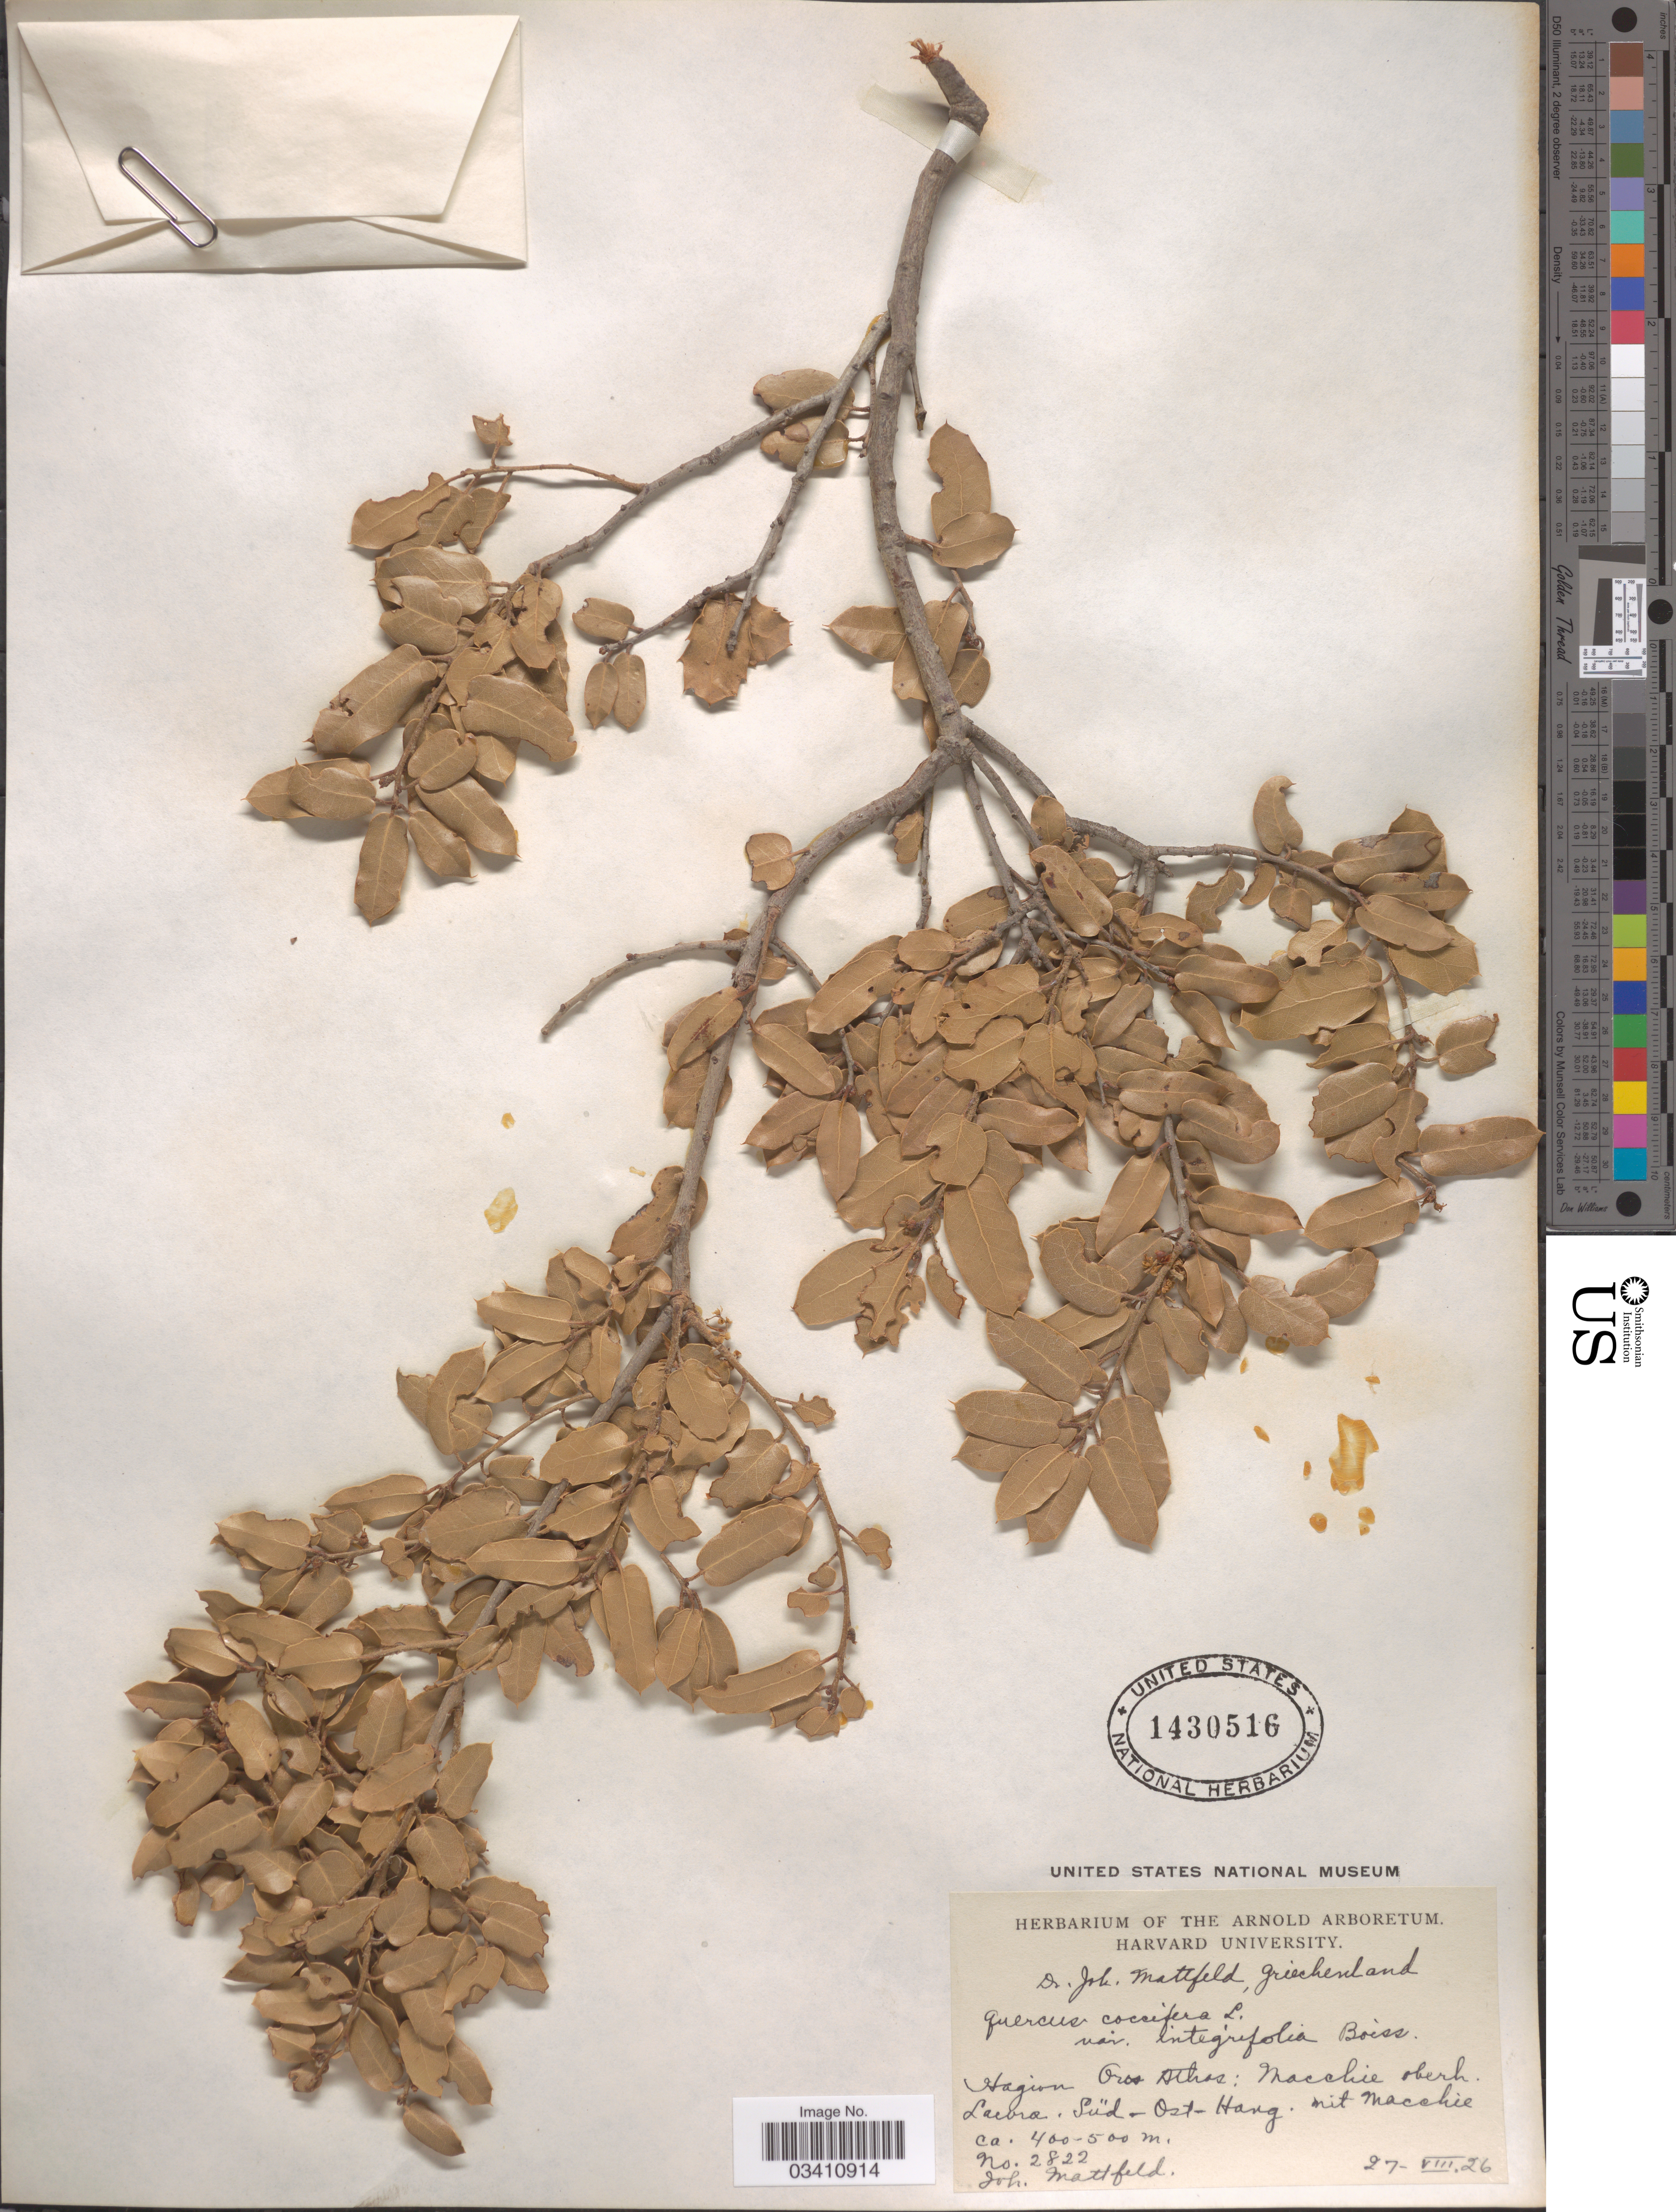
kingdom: Plantae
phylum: Tracheophyta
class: Magnoliopsida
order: Fagales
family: Fagaceae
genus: Quercus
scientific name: Quercus coccifera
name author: L.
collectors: J. Mattfeld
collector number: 2822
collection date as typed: Transcribed d/m/y: 27/8/26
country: Greece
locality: Griechenland. Hagion Oros Athos: Macchie oberh. Lavra. Süd-Ost-Hang. mit Macchie.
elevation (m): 400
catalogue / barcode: US 1430516